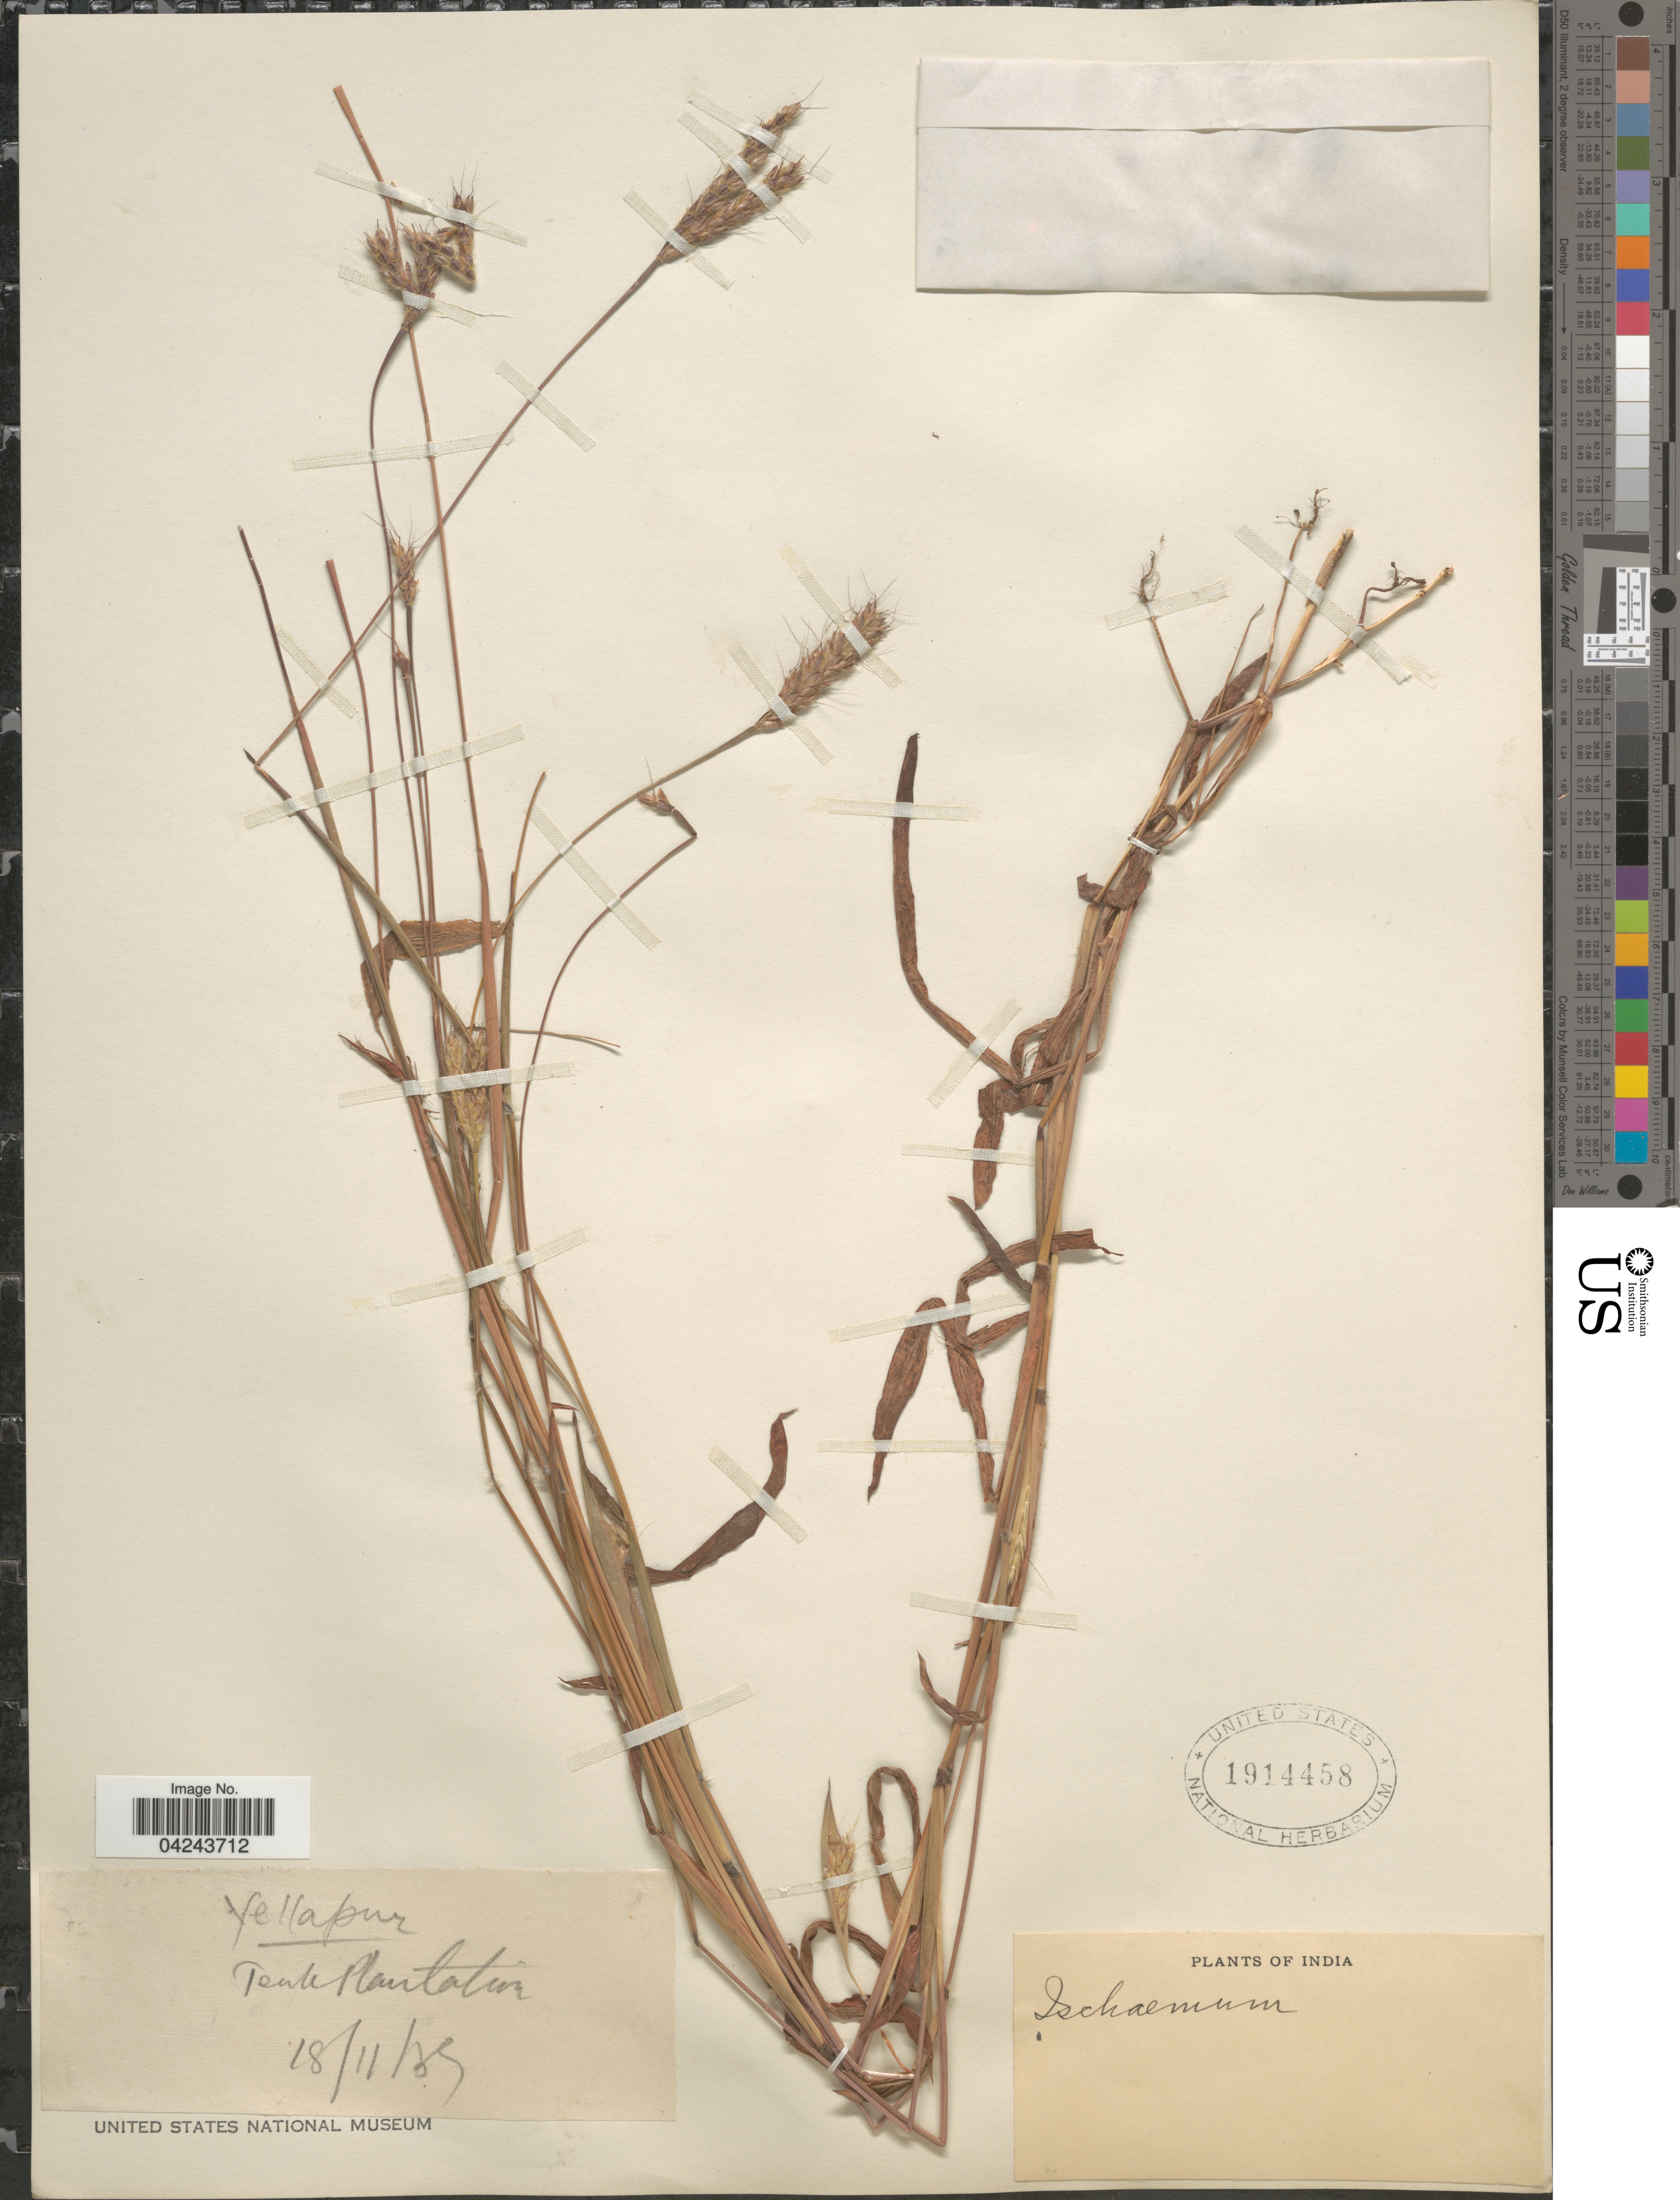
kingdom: Plantae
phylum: Tracheophyta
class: Liliopsida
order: Poales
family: Poaceae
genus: Ischaemum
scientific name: Ischaemum sp.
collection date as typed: Transcribed d/m/y: 18/11/35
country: India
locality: Yellapur. Teak Plantation.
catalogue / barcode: US 1914458